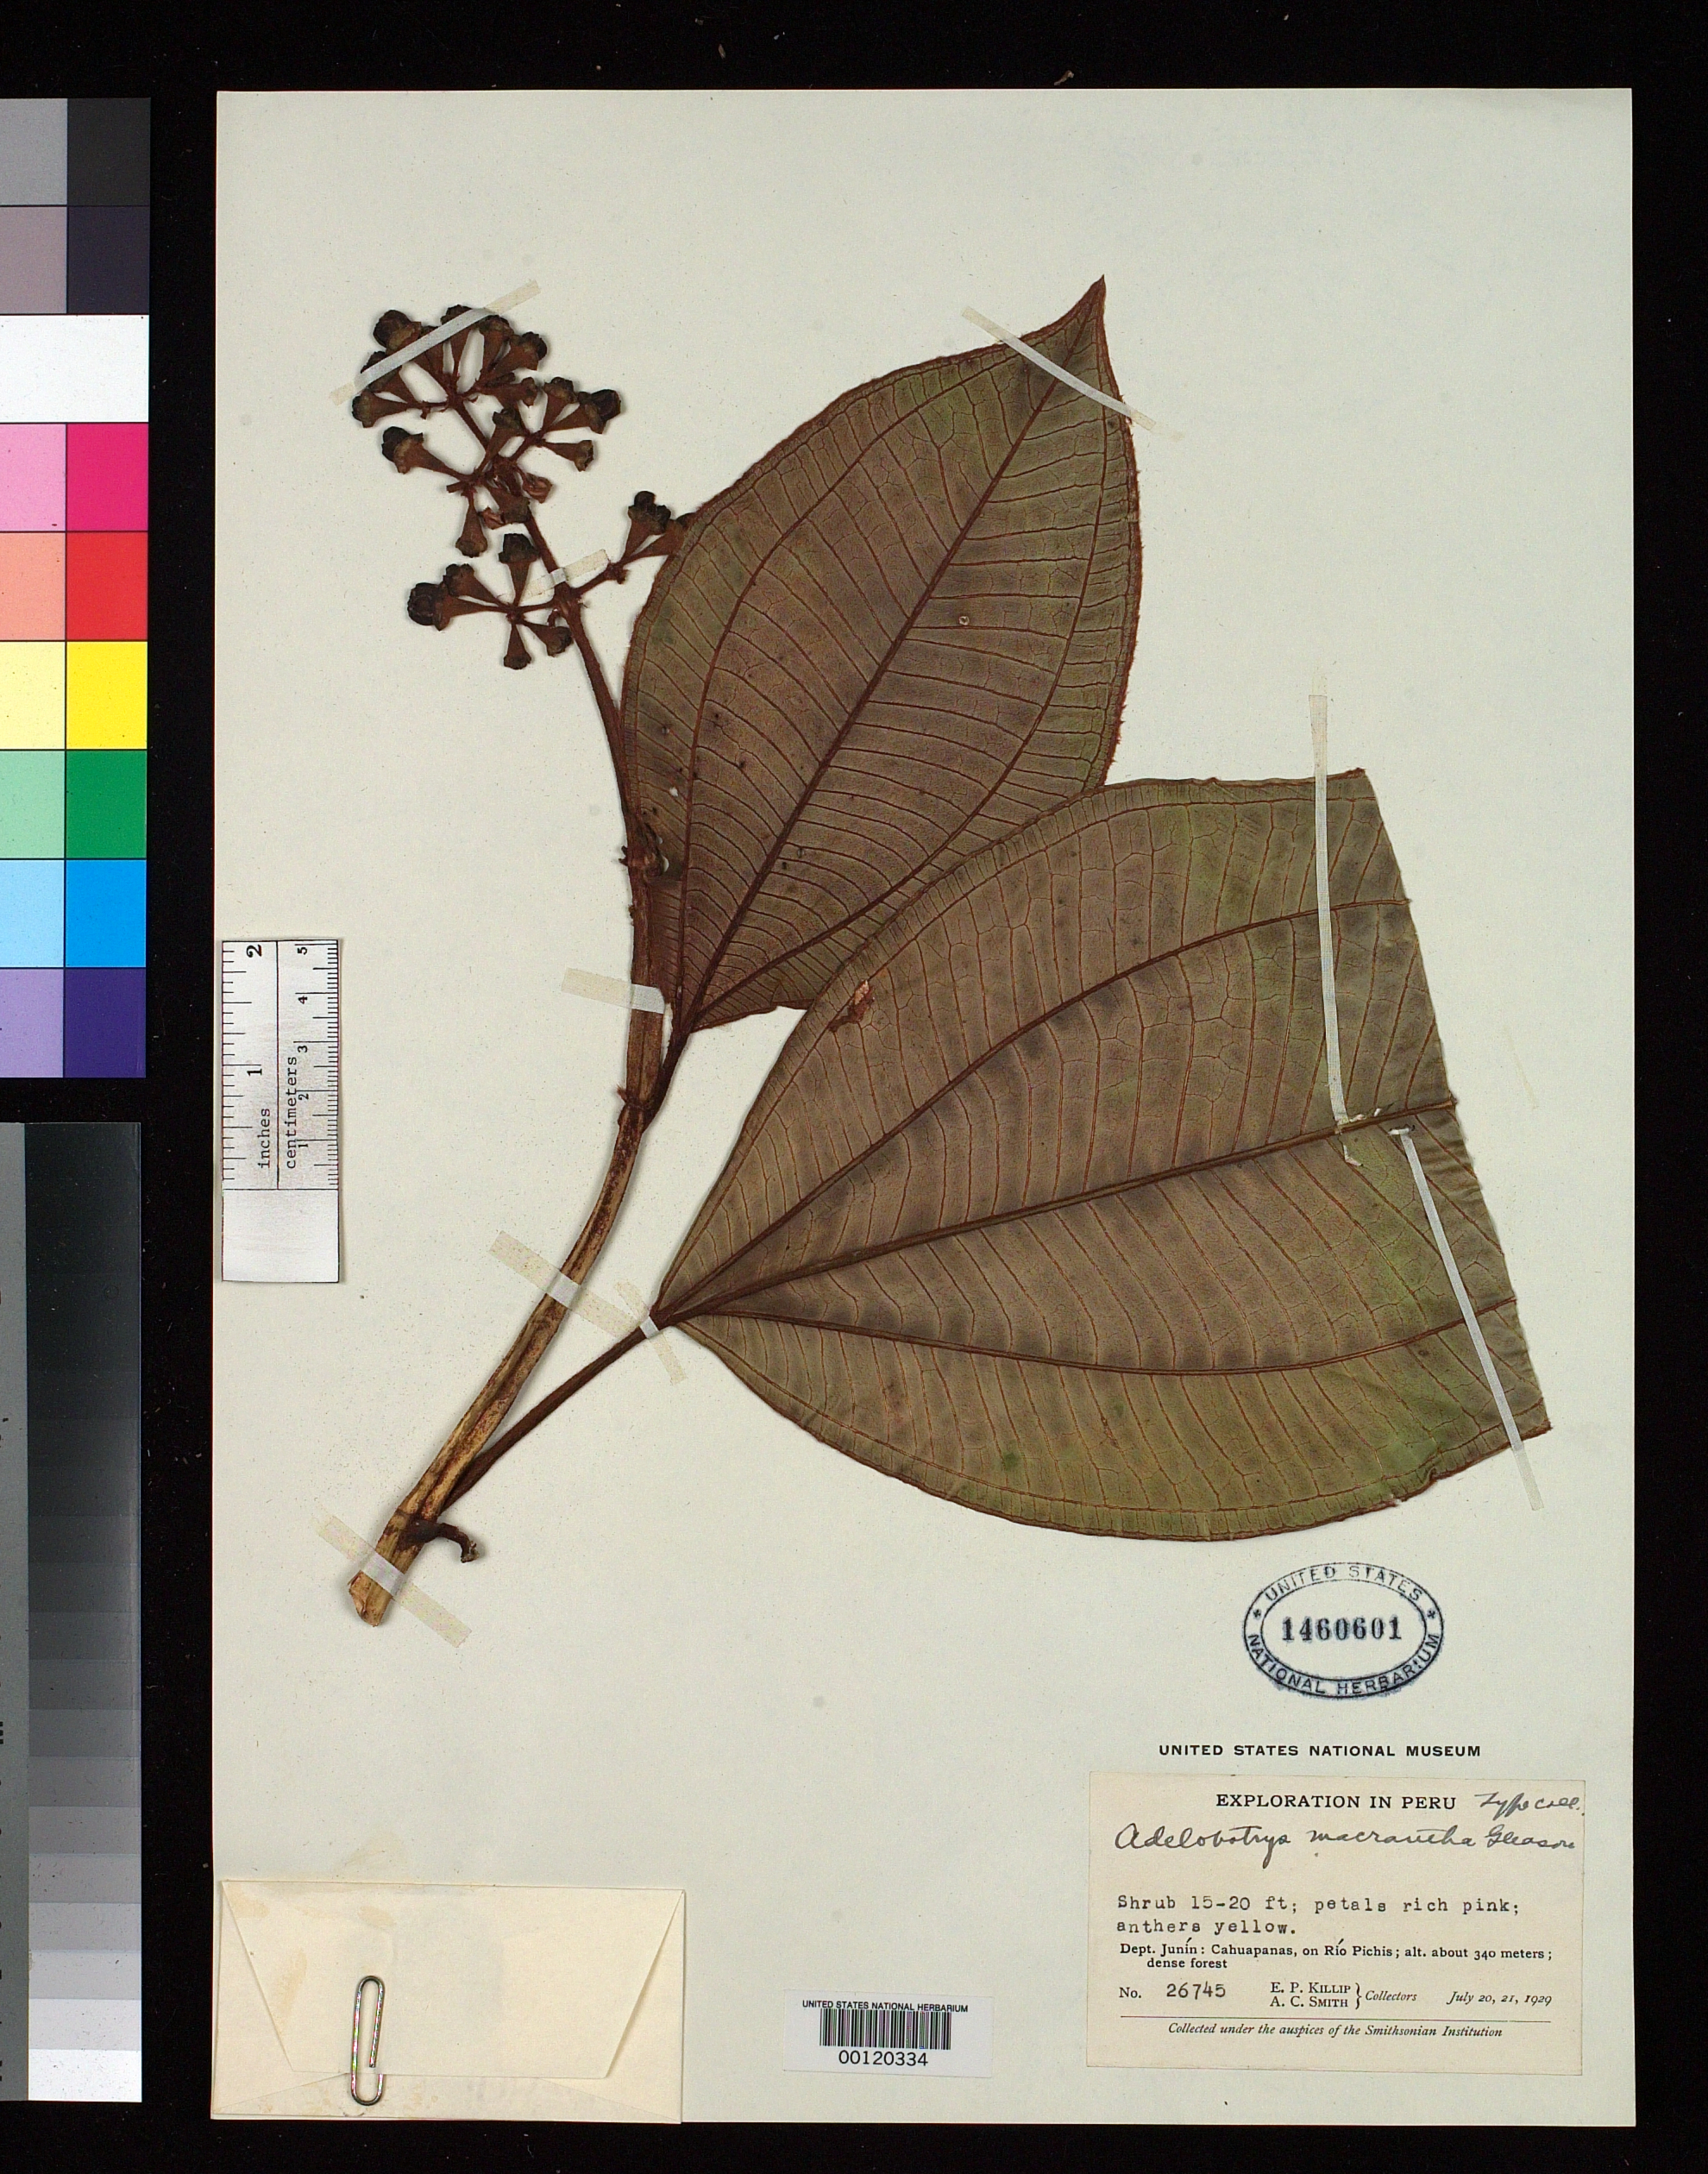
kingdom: Plantae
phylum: Tracheophyta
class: Magnoliopsida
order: Myrtales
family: Melastomataceae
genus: Adelobotrys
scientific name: Adelobotrys macrantha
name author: Gleason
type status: Isotype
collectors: E. P. Killip & A. C. Smith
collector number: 26745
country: Peru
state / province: Junín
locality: Cahuapanas, Rio Pichis.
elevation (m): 340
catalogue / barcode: US 1460601